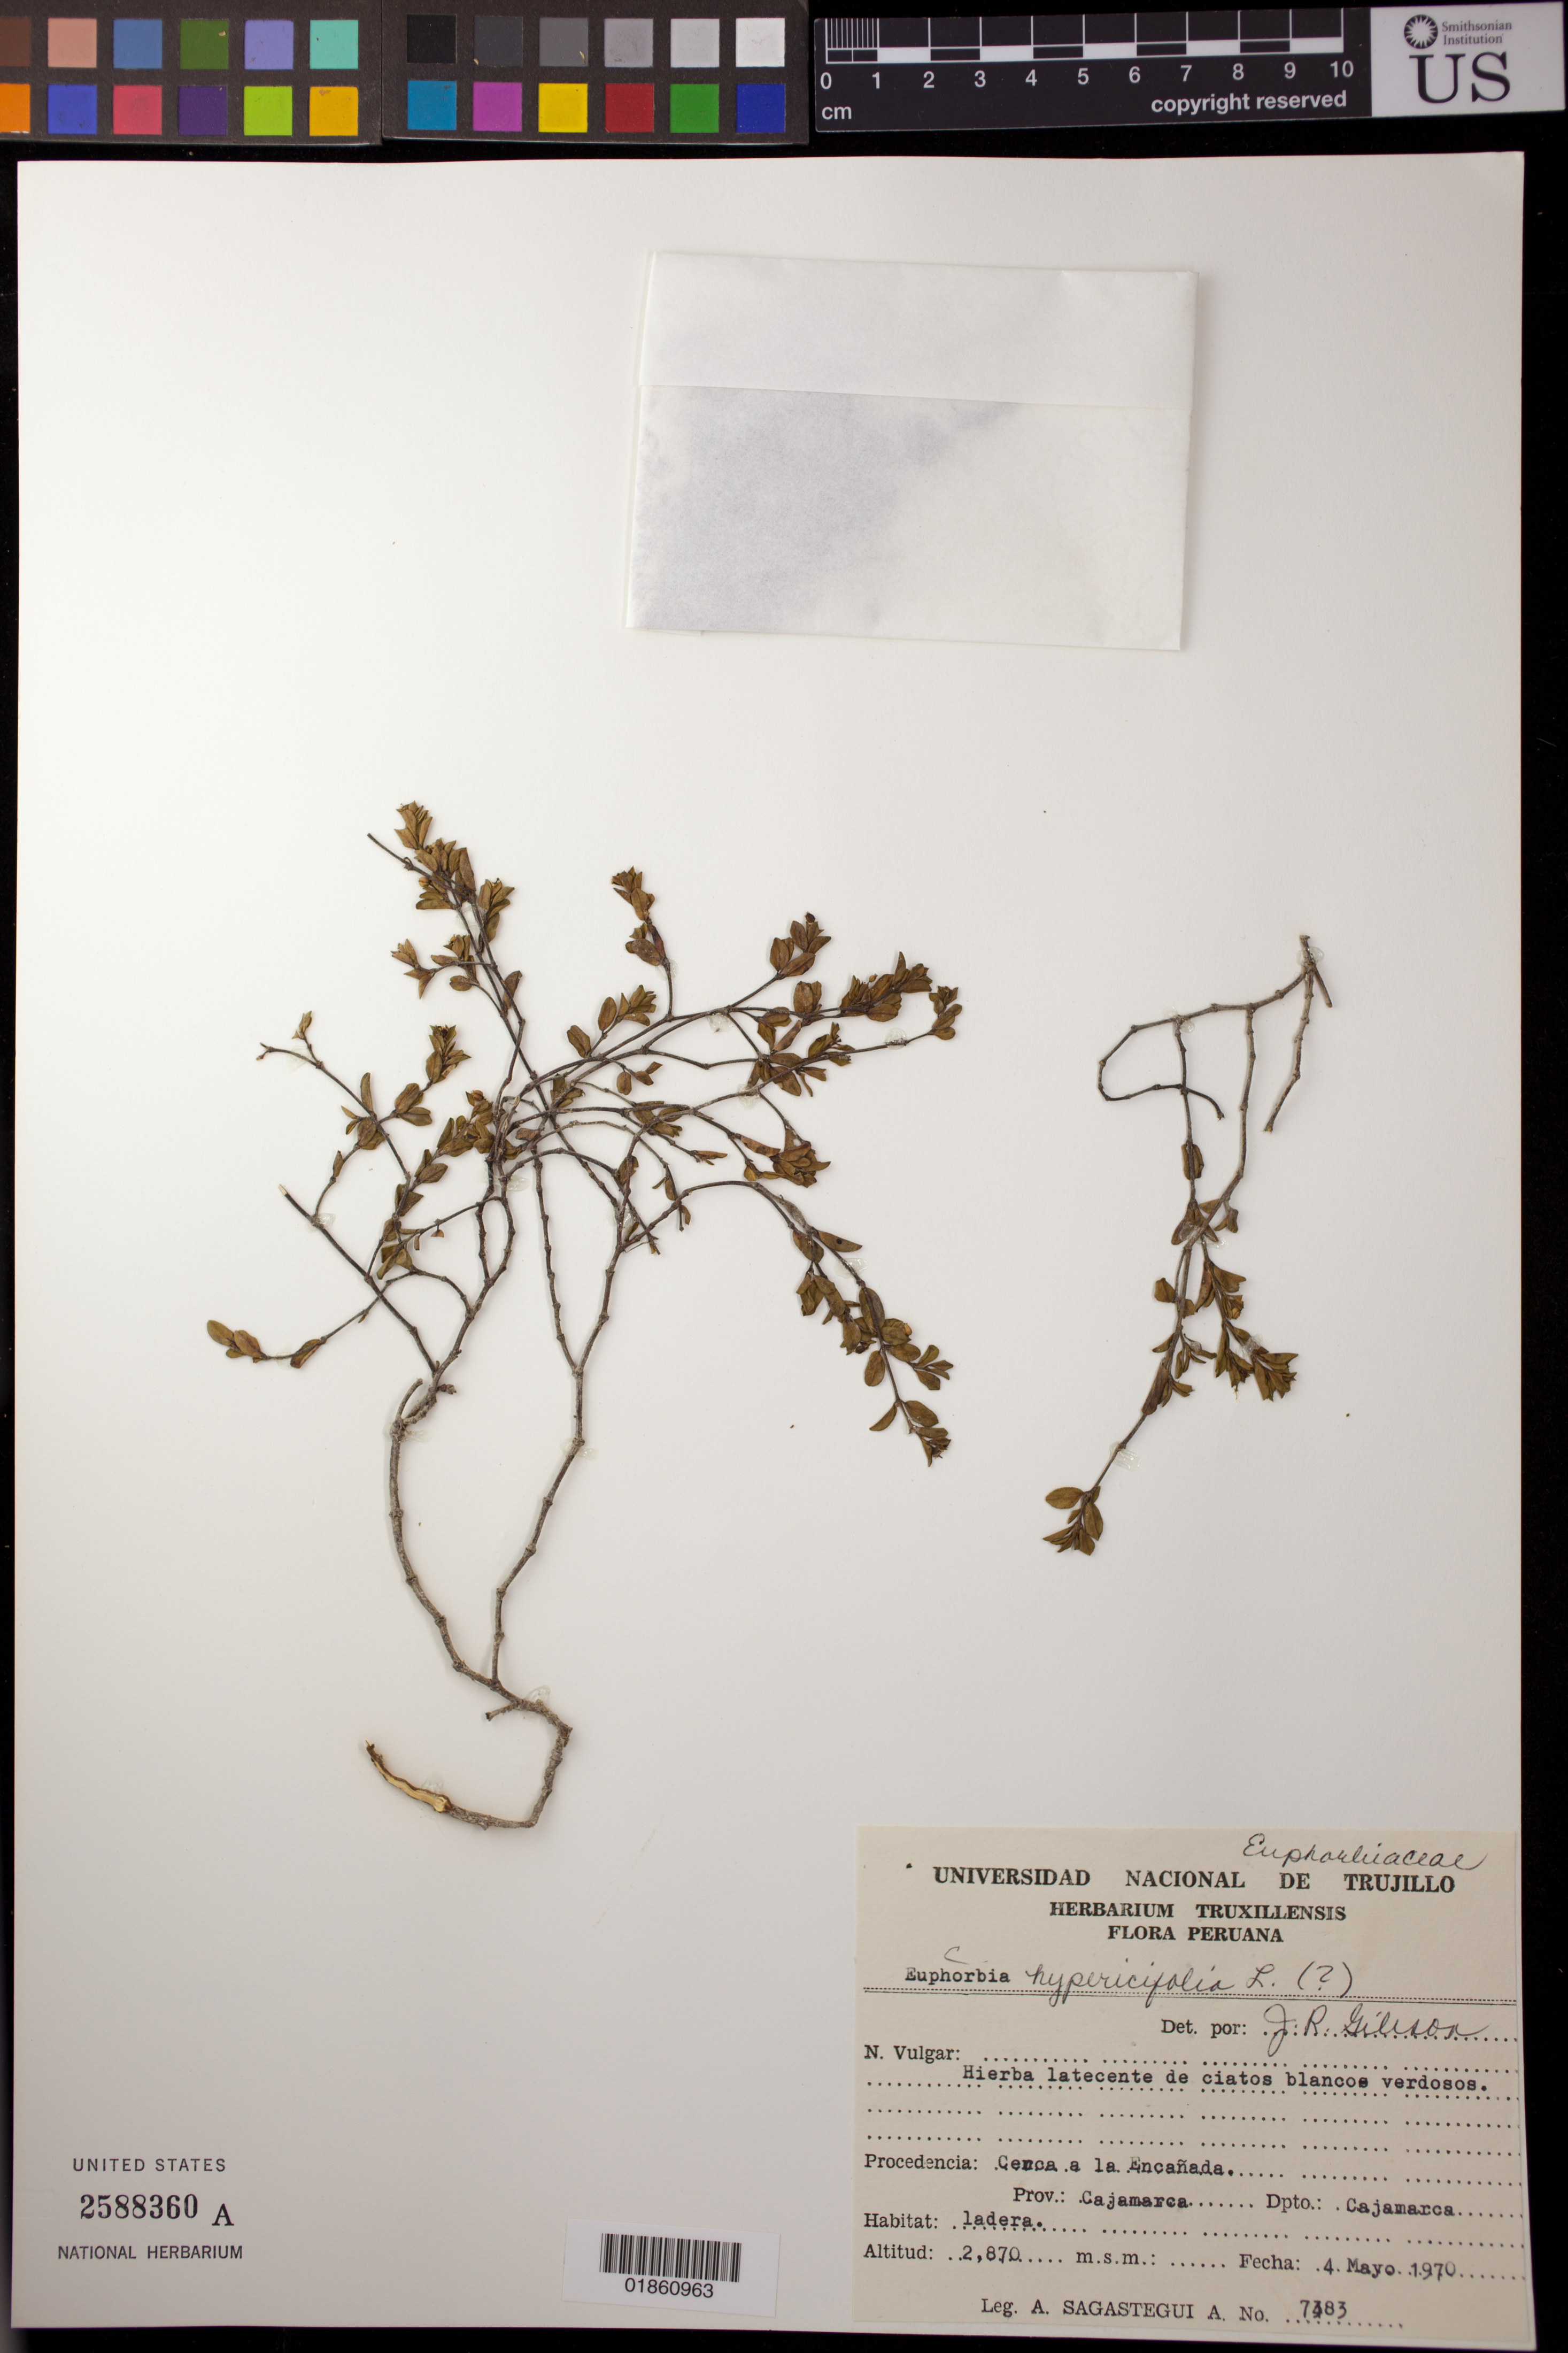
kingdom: Plantae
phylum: Tracheophyta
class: Magnoliopsida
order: Malpighiales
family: Euphorbiaceae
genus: Euphorbia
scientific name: Euphorbia hypericifolia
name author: L.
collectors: A. Sagástegui A.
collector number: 7383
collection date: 1970-05-04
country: Peru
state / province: Cajamarca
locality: Cerca a la Encanada.; Prov: Cajamarca; Dpto: Cajamarca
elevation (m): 2870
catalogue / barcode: US 2588360A